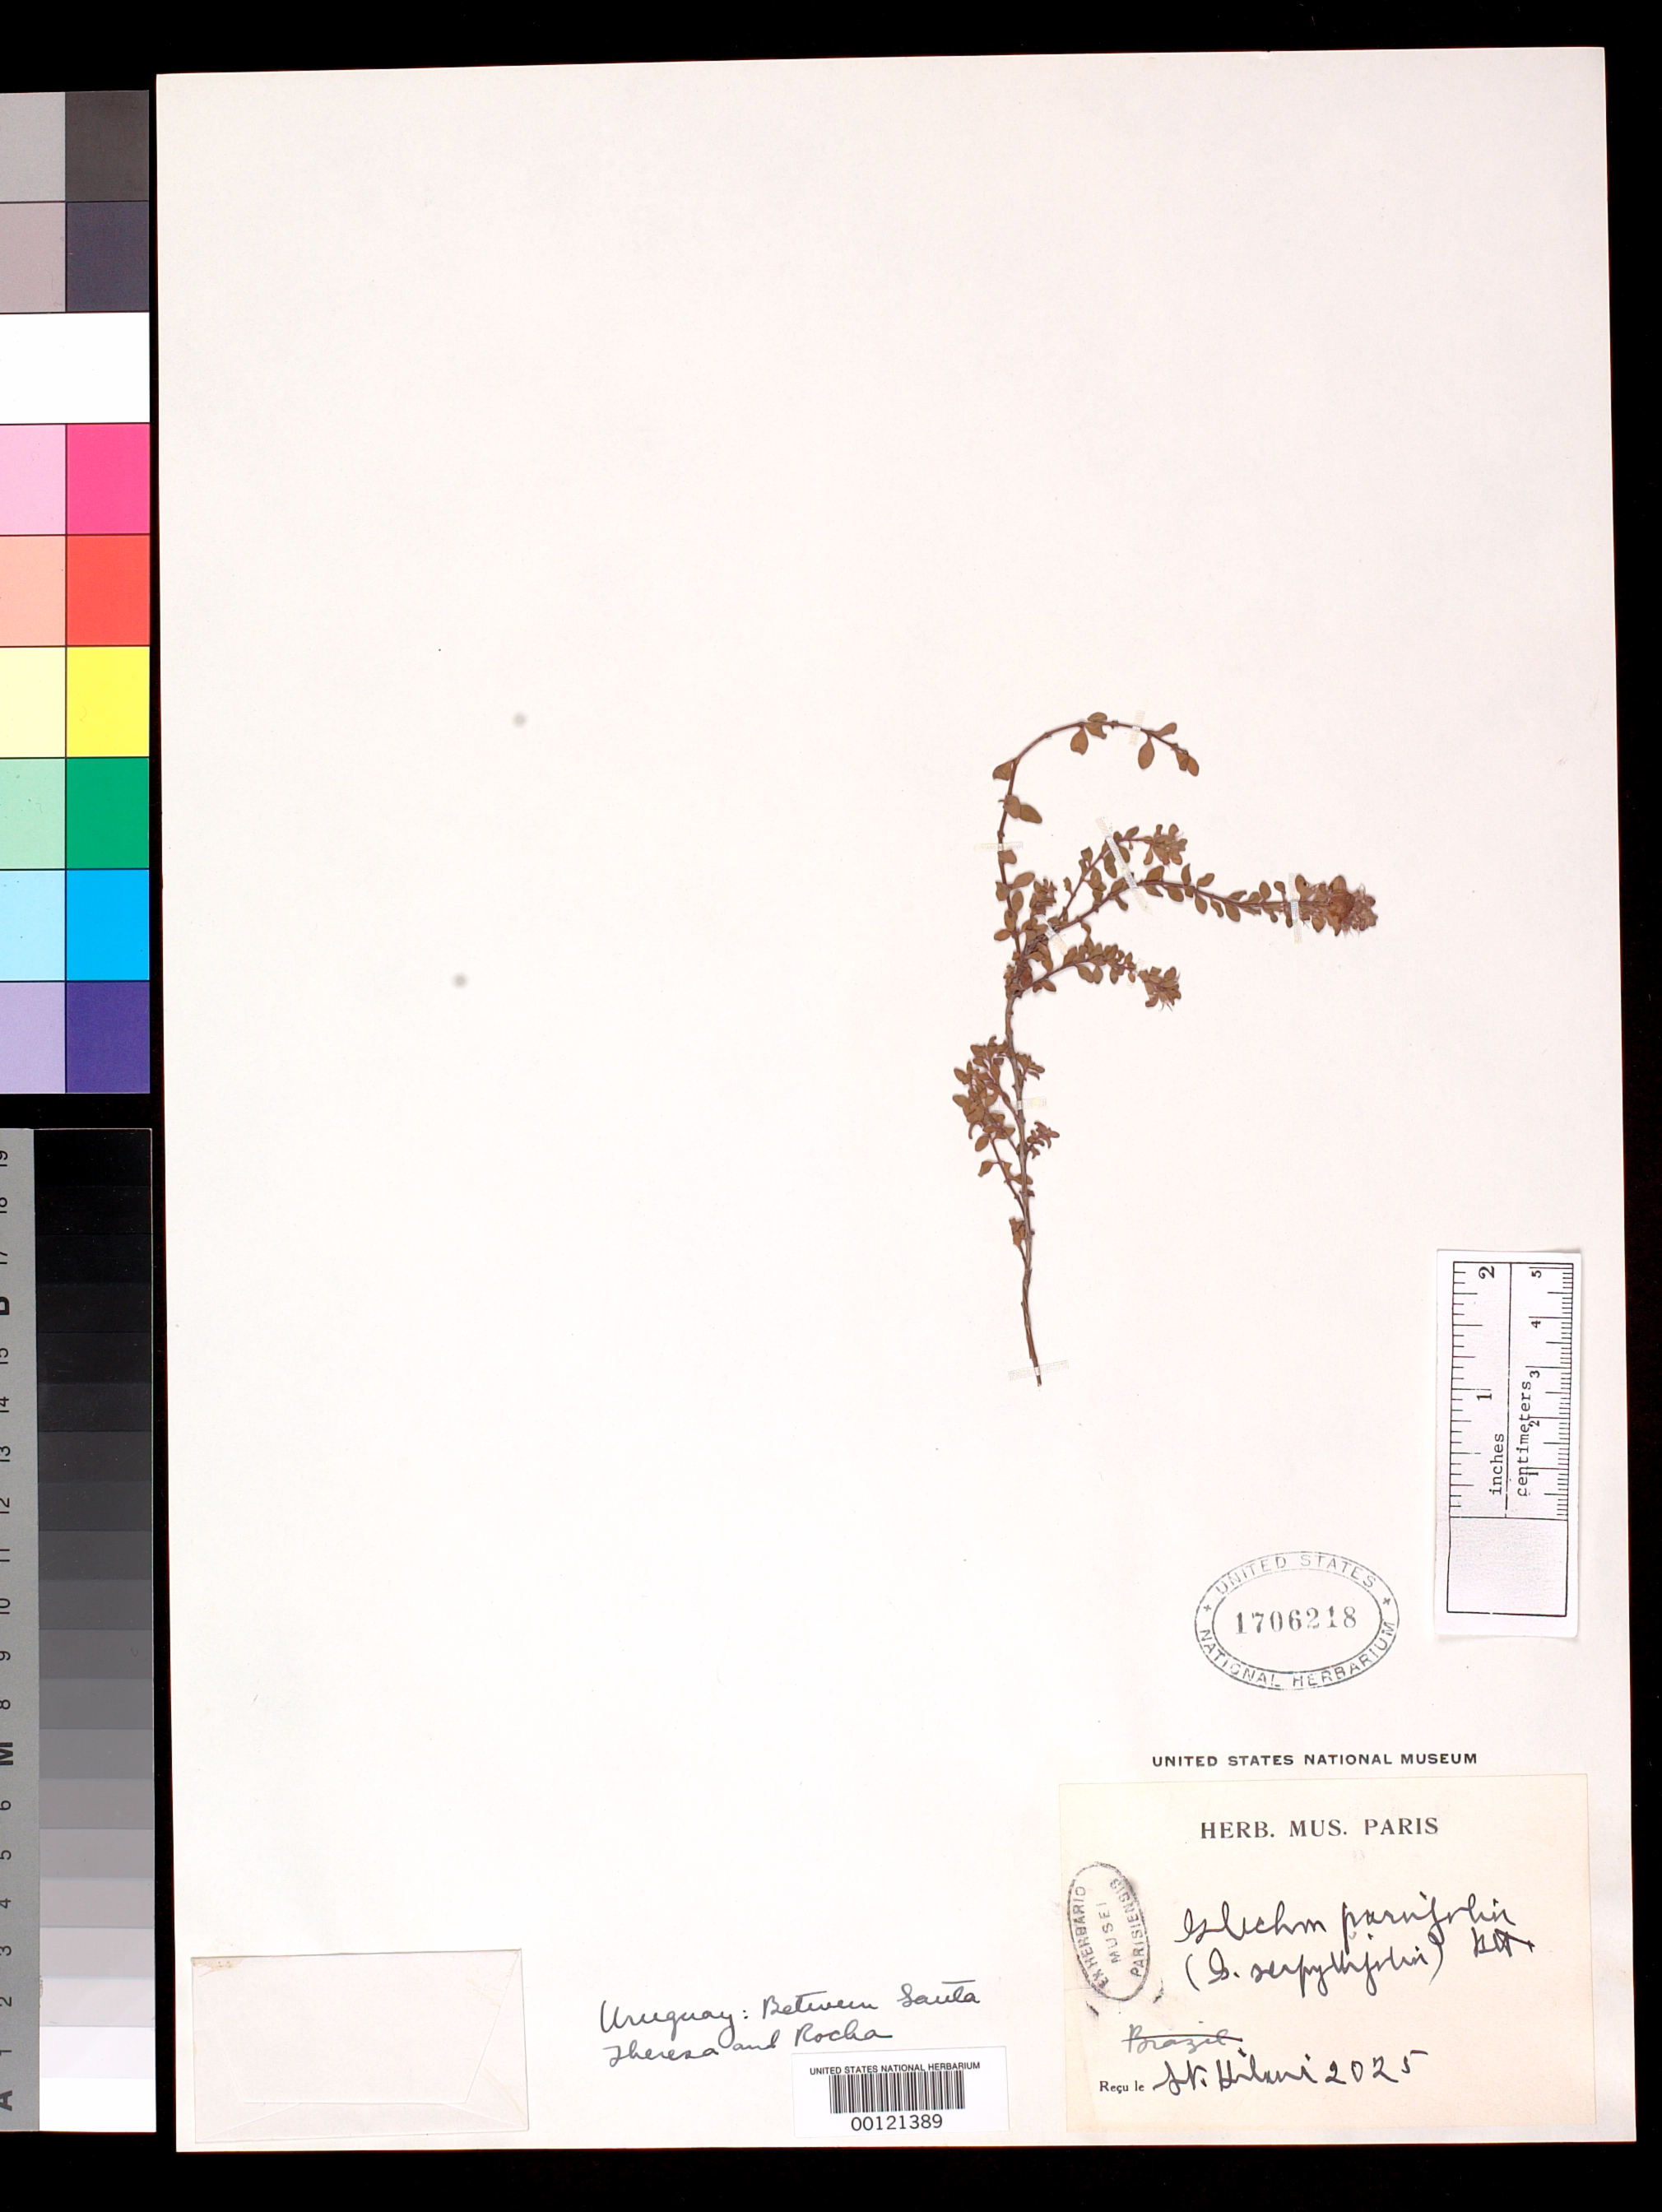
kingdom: Plantae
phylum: Tracheophyta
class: Magnoliopsida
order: Lamiales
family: Lamiaceae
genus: Glechon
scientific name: Glechon serpyllifolia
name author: A. St.-Hil. ex Benth.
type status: Isotype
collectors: A. F. C. P. de Saint-Hilaire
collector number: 2025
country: Uruguay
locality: Between Santa Theresa & Rocha.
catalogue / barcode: US 1706218